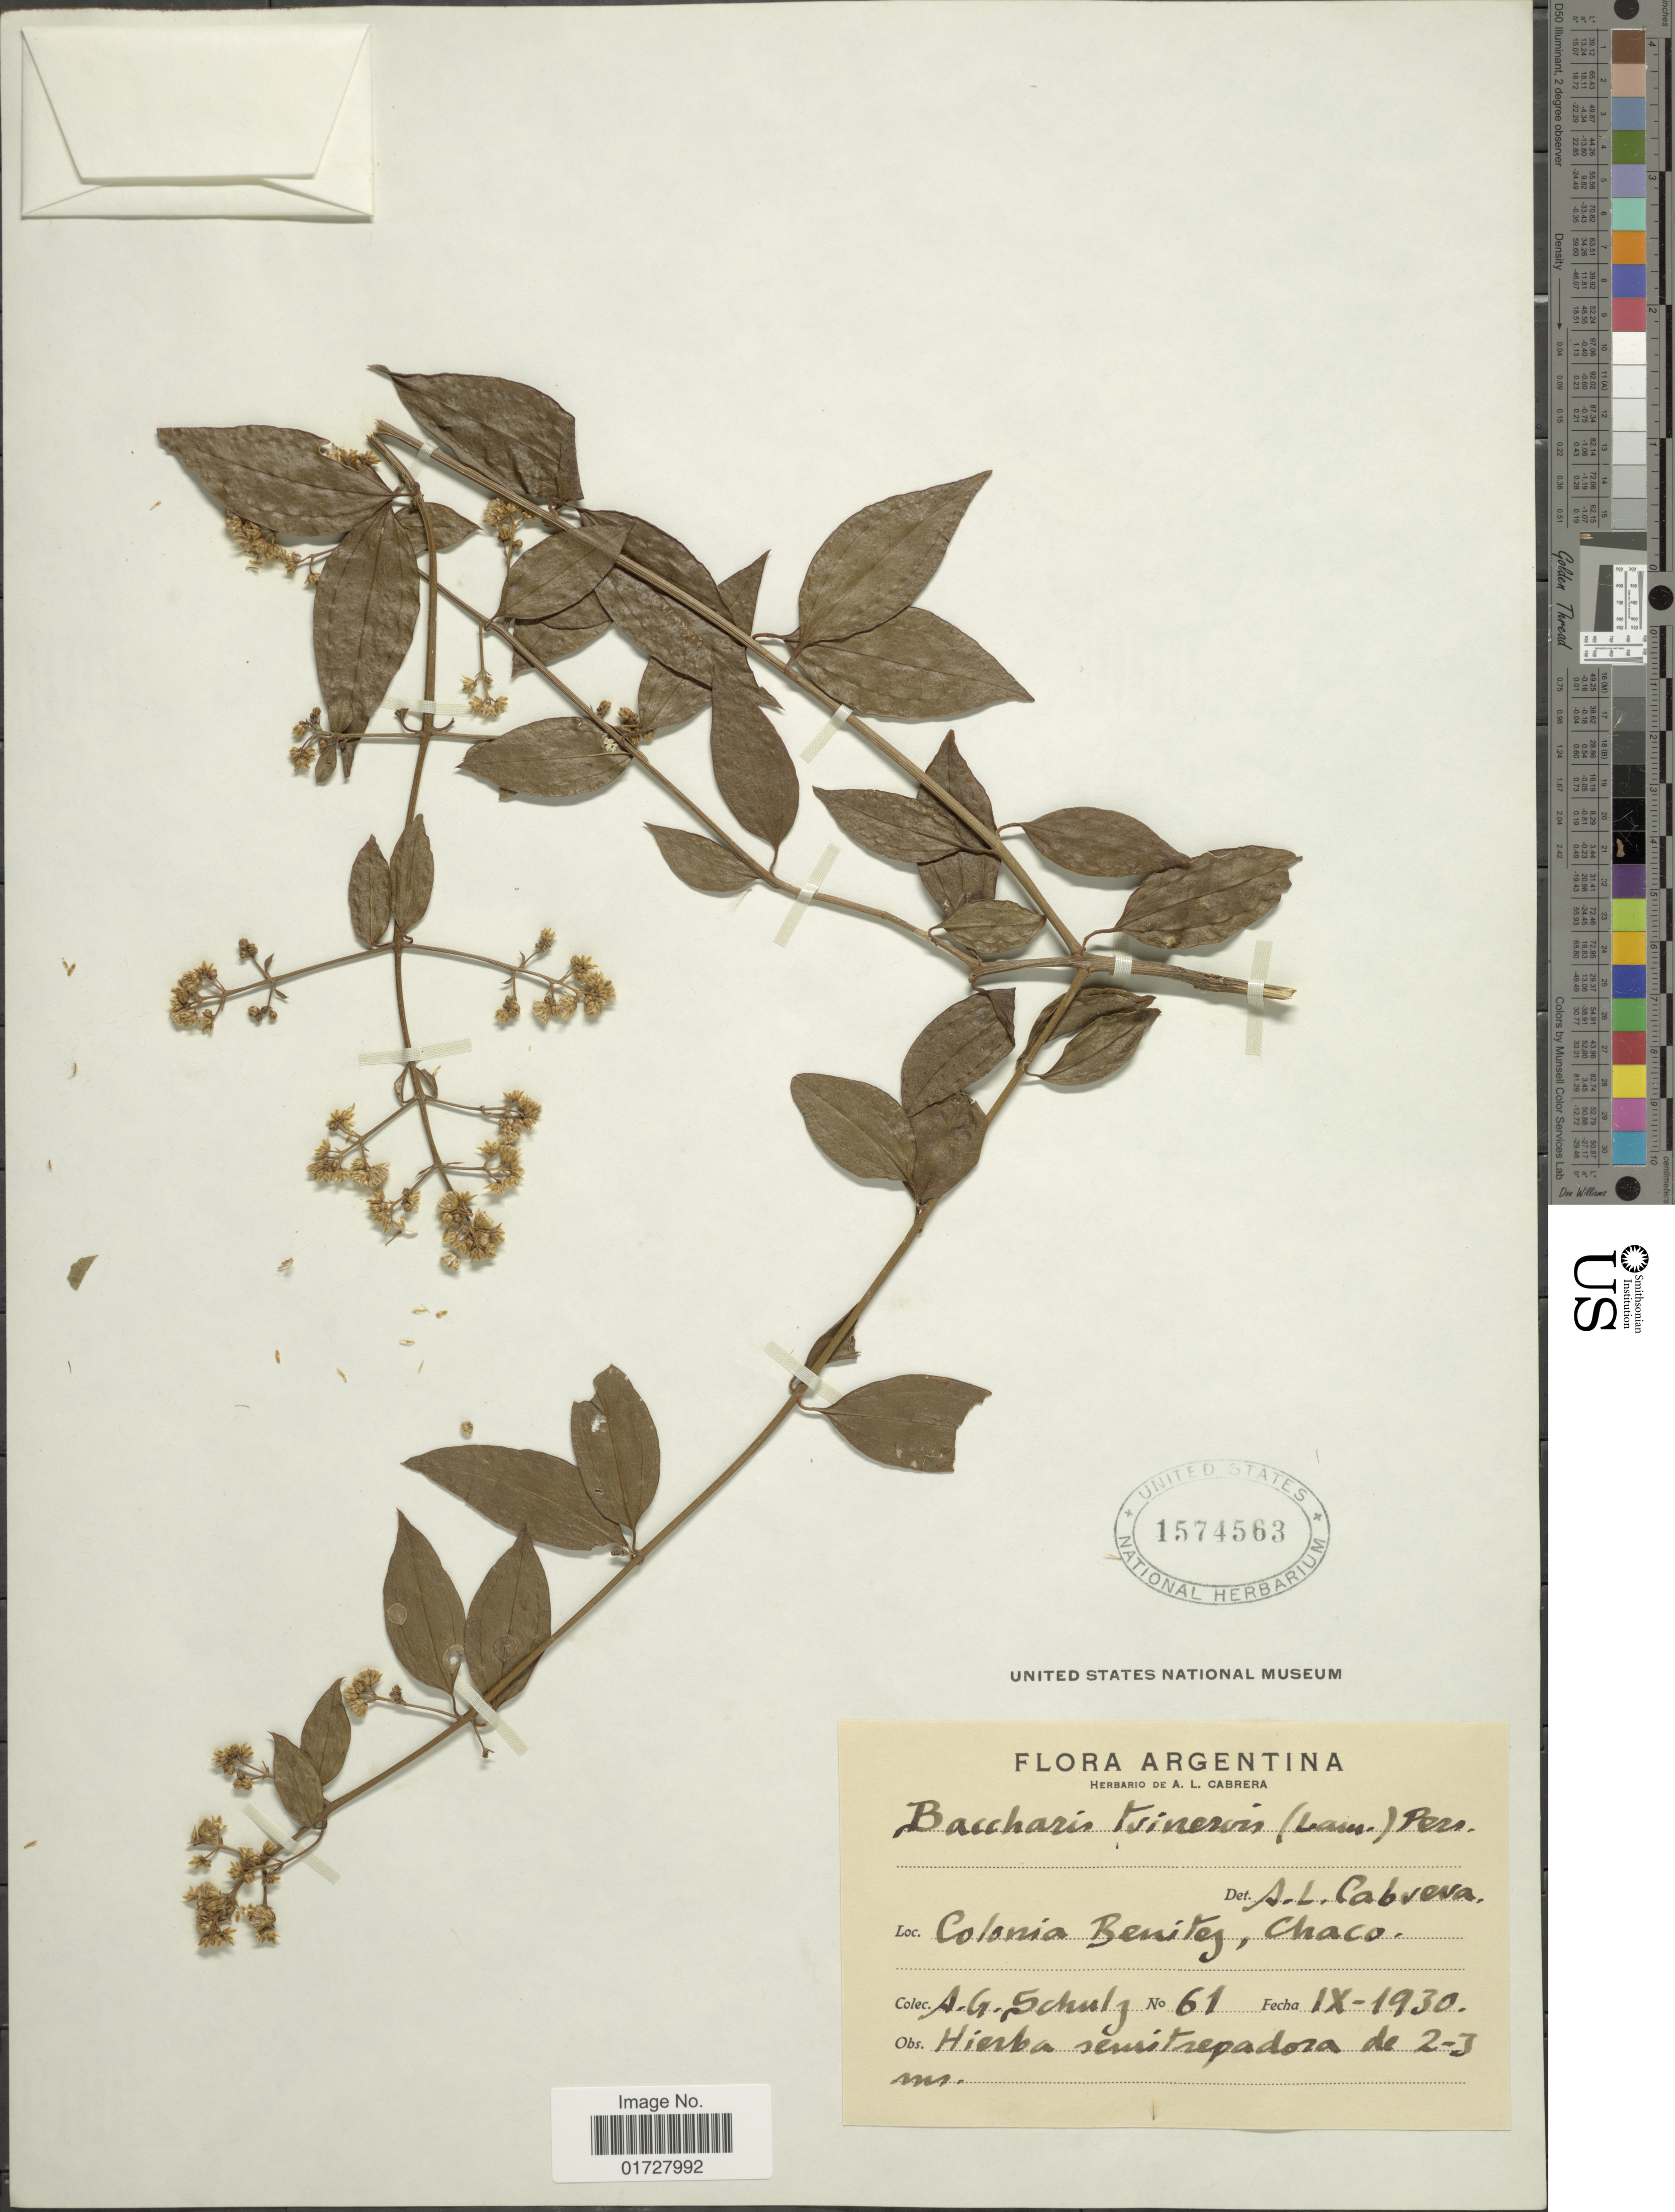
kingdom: Plantae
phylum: Tracheophyta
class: Magnoliopsida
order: Asterales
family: Asteraceae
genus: Baccharis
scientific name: Baccharis trinervis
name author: (Lam.) Pers.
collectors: A. G. Schulz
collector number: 61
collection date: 1930-09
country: Argentina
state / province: Chaco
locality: Colonia Benitez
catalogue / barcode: US 1574563